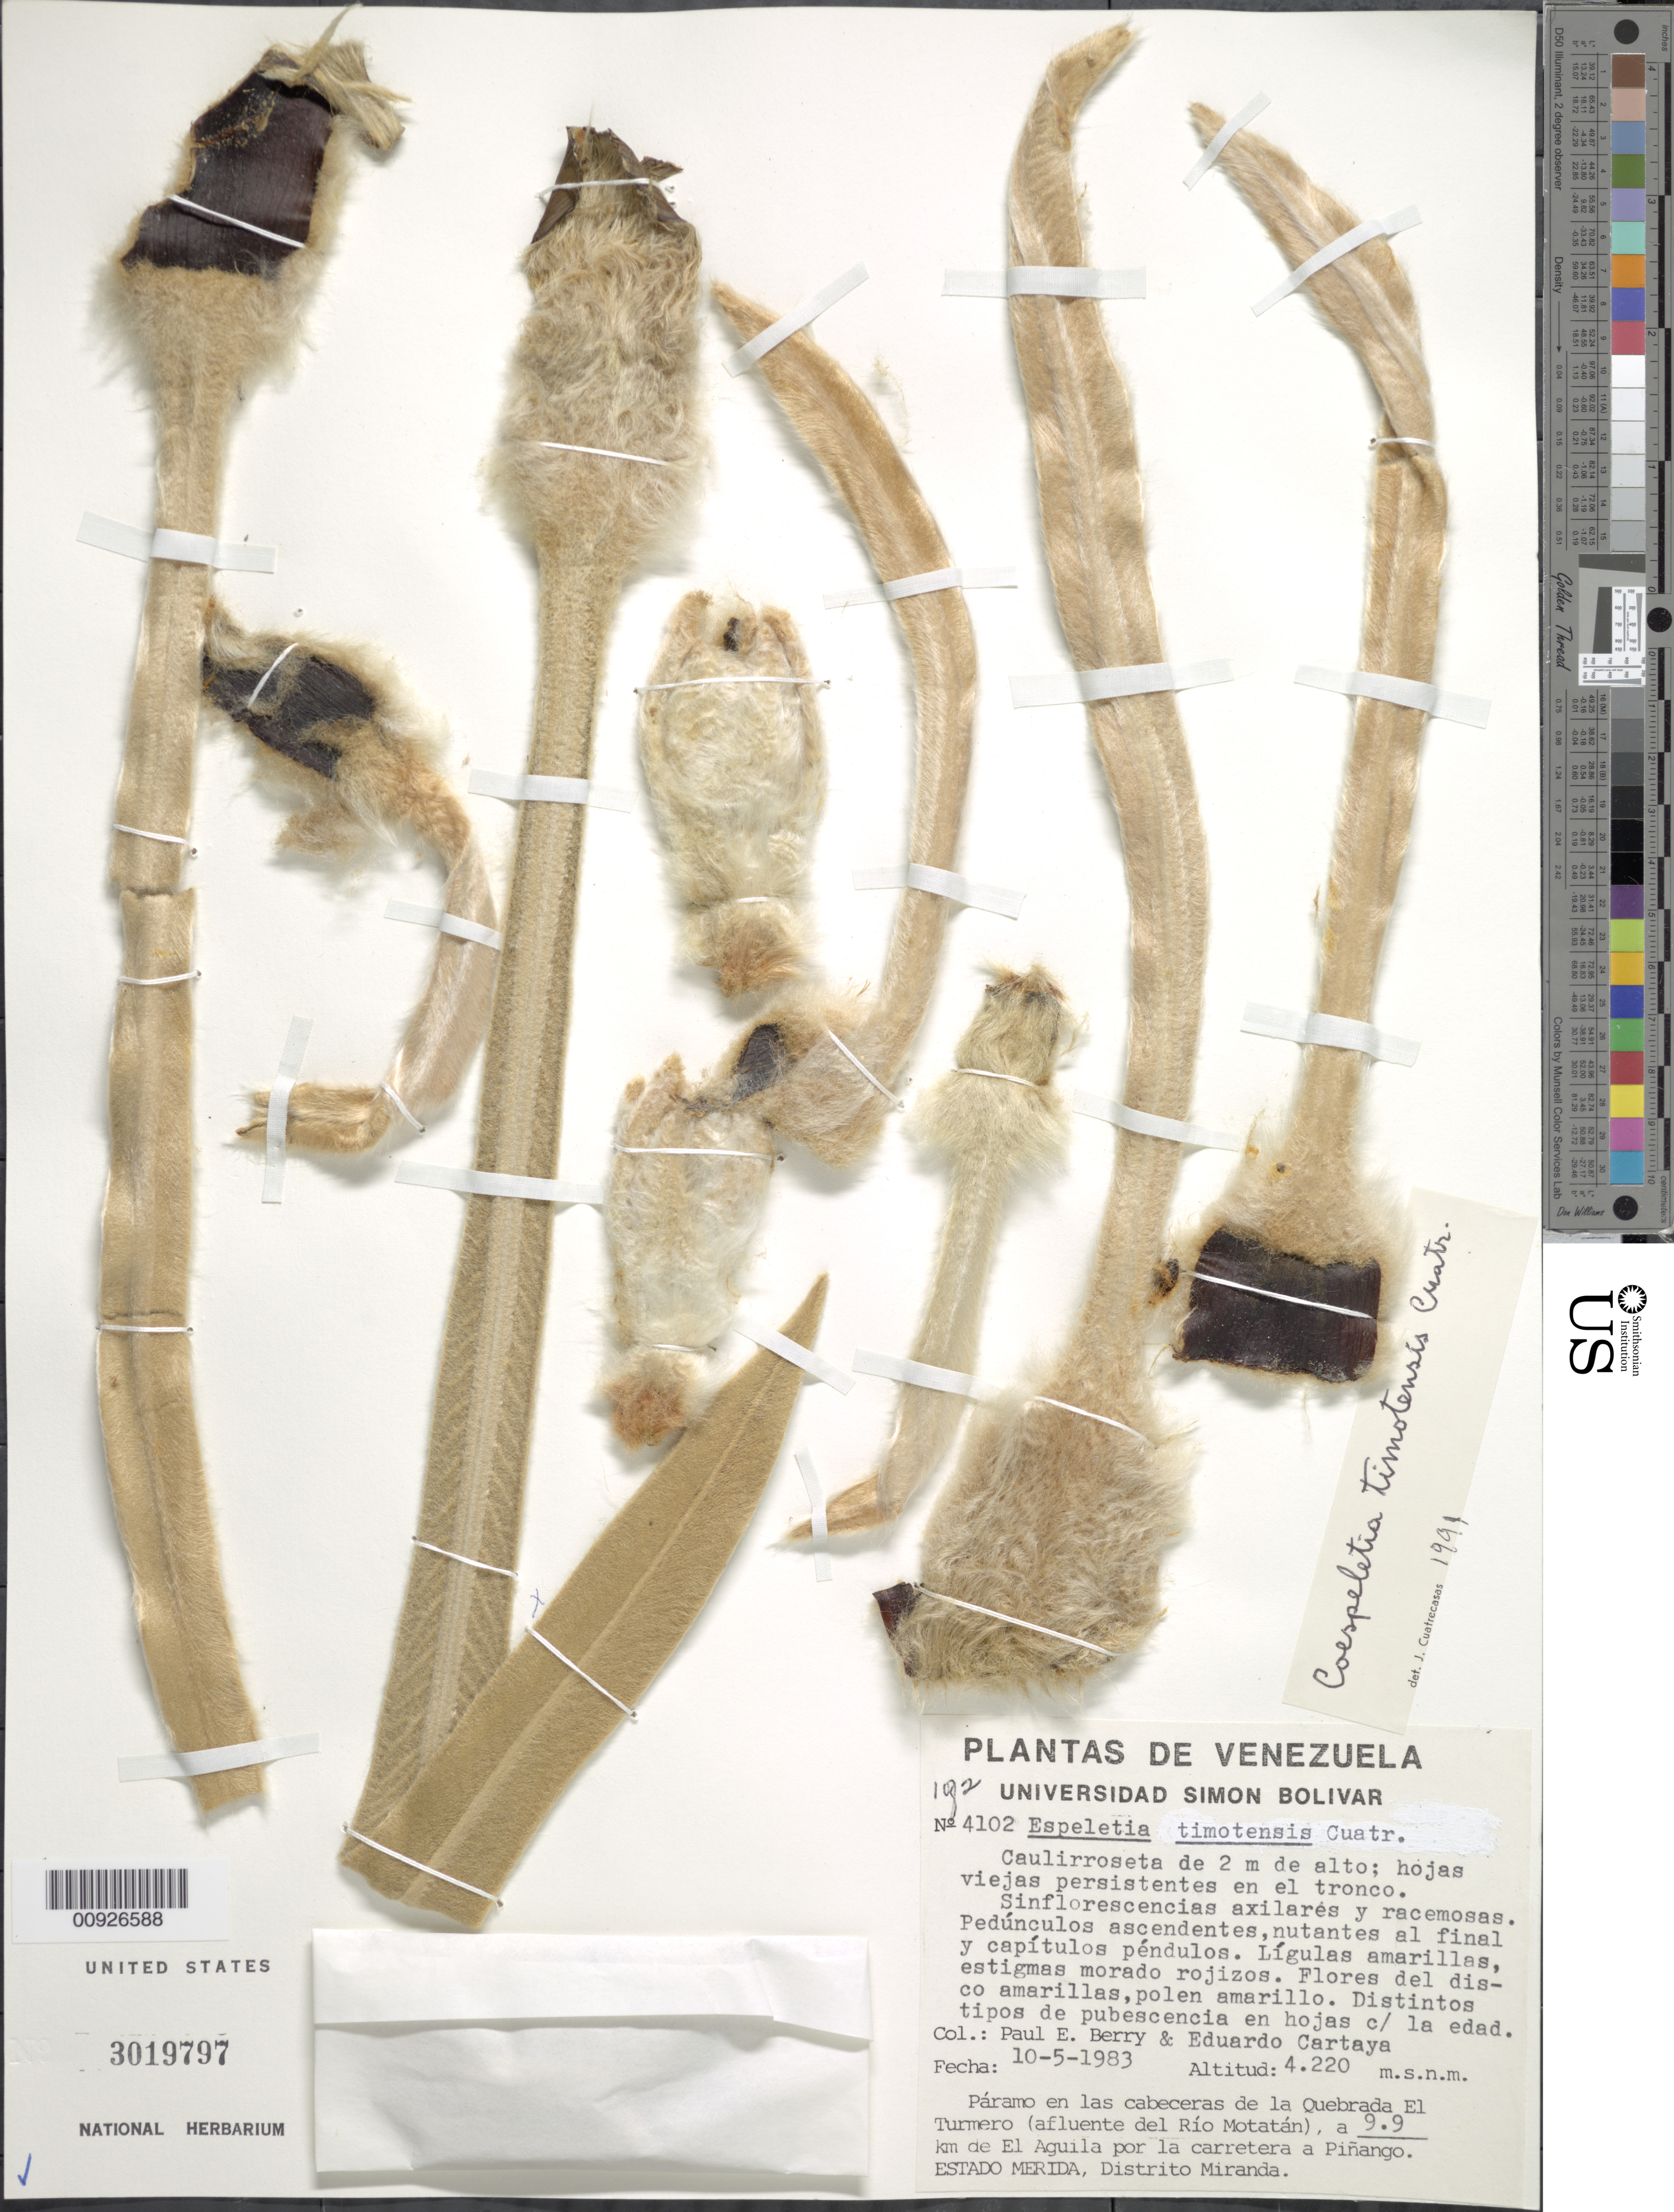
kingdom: Plantae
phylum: Tracheophyta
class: Magnoliopsida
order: Asterales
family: Asteraceae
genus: Coespeletia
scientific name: Coespeletia timotensis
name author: (Cuatrec.) Cuatrec.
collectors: P. E. Berry & E. Cartaya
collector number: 4102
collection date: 1983-05-10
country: Venezuela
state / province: Mérida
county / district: Miranda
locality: Páramo en las cabeceras de la Quebrada el Turmero (afluente del Río Motatán), a 9.9 km de El Aguila por la carretera a Piñango.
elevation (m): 4220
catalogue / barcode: US 3019797